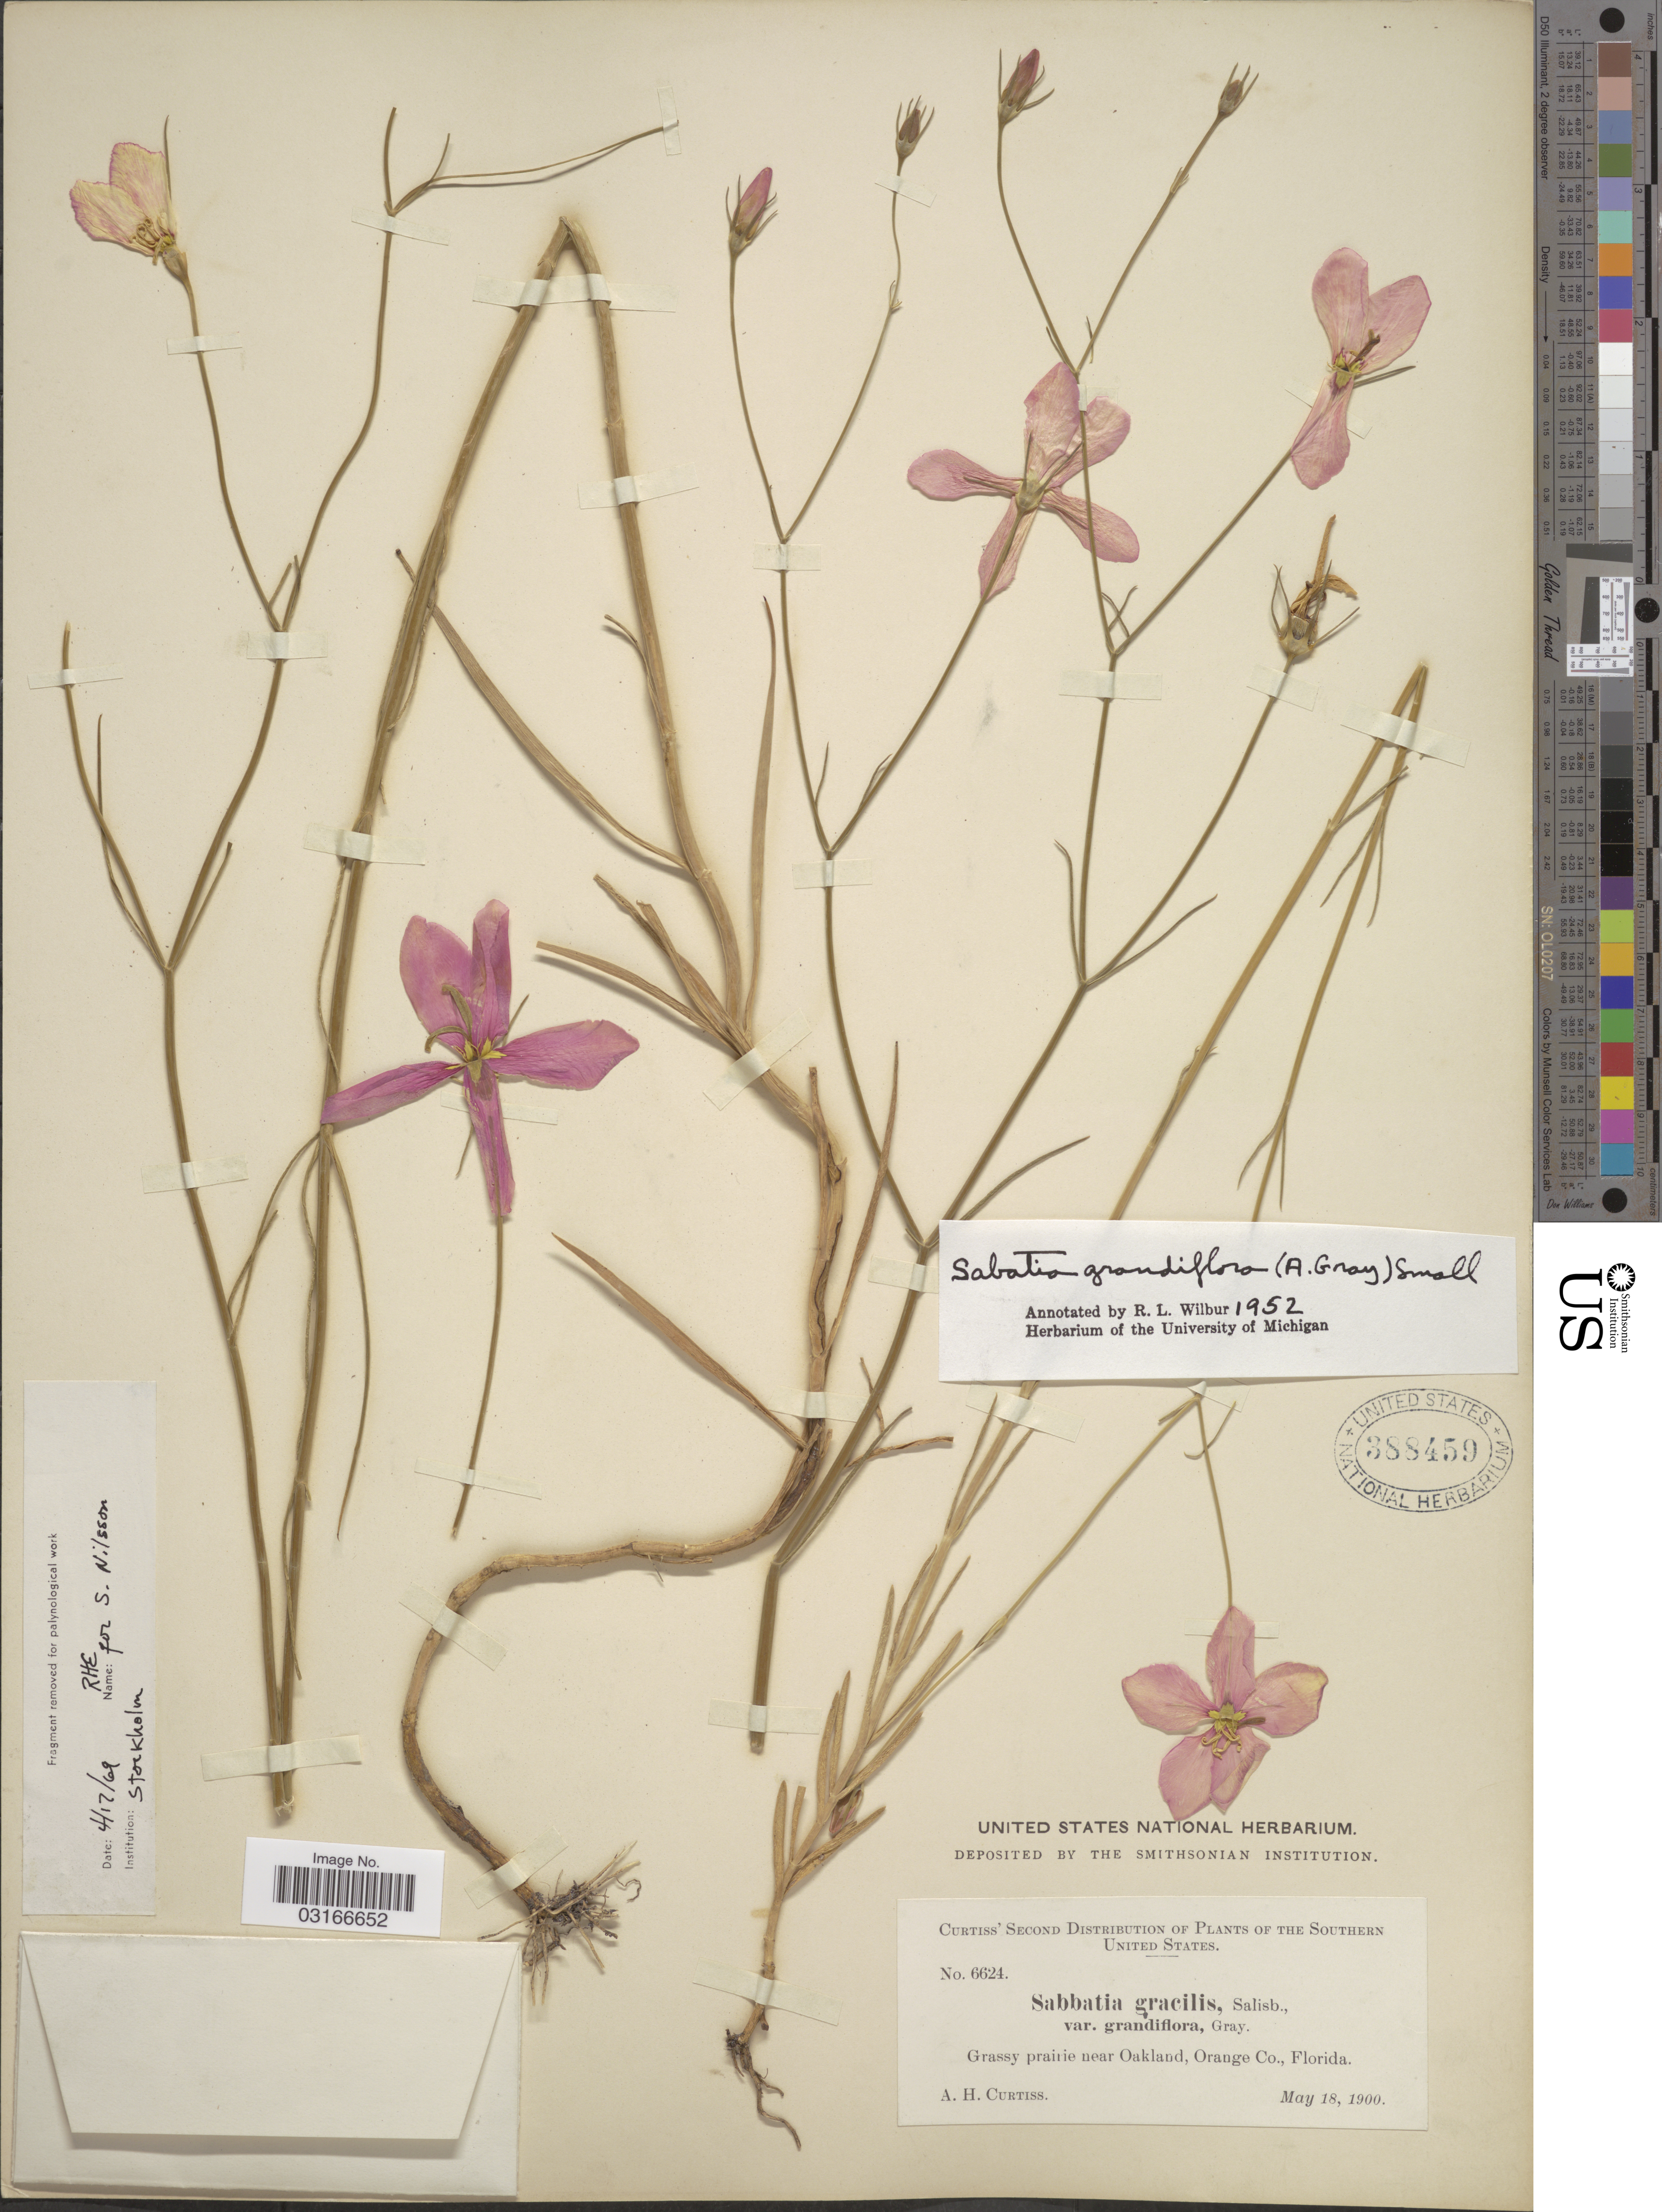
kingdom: Plantae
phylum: Tracheophyta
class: Magnoliopsida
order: Gentianales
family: Gentianaceae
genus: Sabatia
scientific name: Sabatia grandiflora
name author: (A. Gray) Small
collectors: A. H. Curtiss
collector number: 6624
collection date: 1900-05-18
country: United States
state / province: Florida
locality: The Southern United States, Grassy prairie near Oakland, Orange Co., Florida.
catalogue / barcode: US 388459